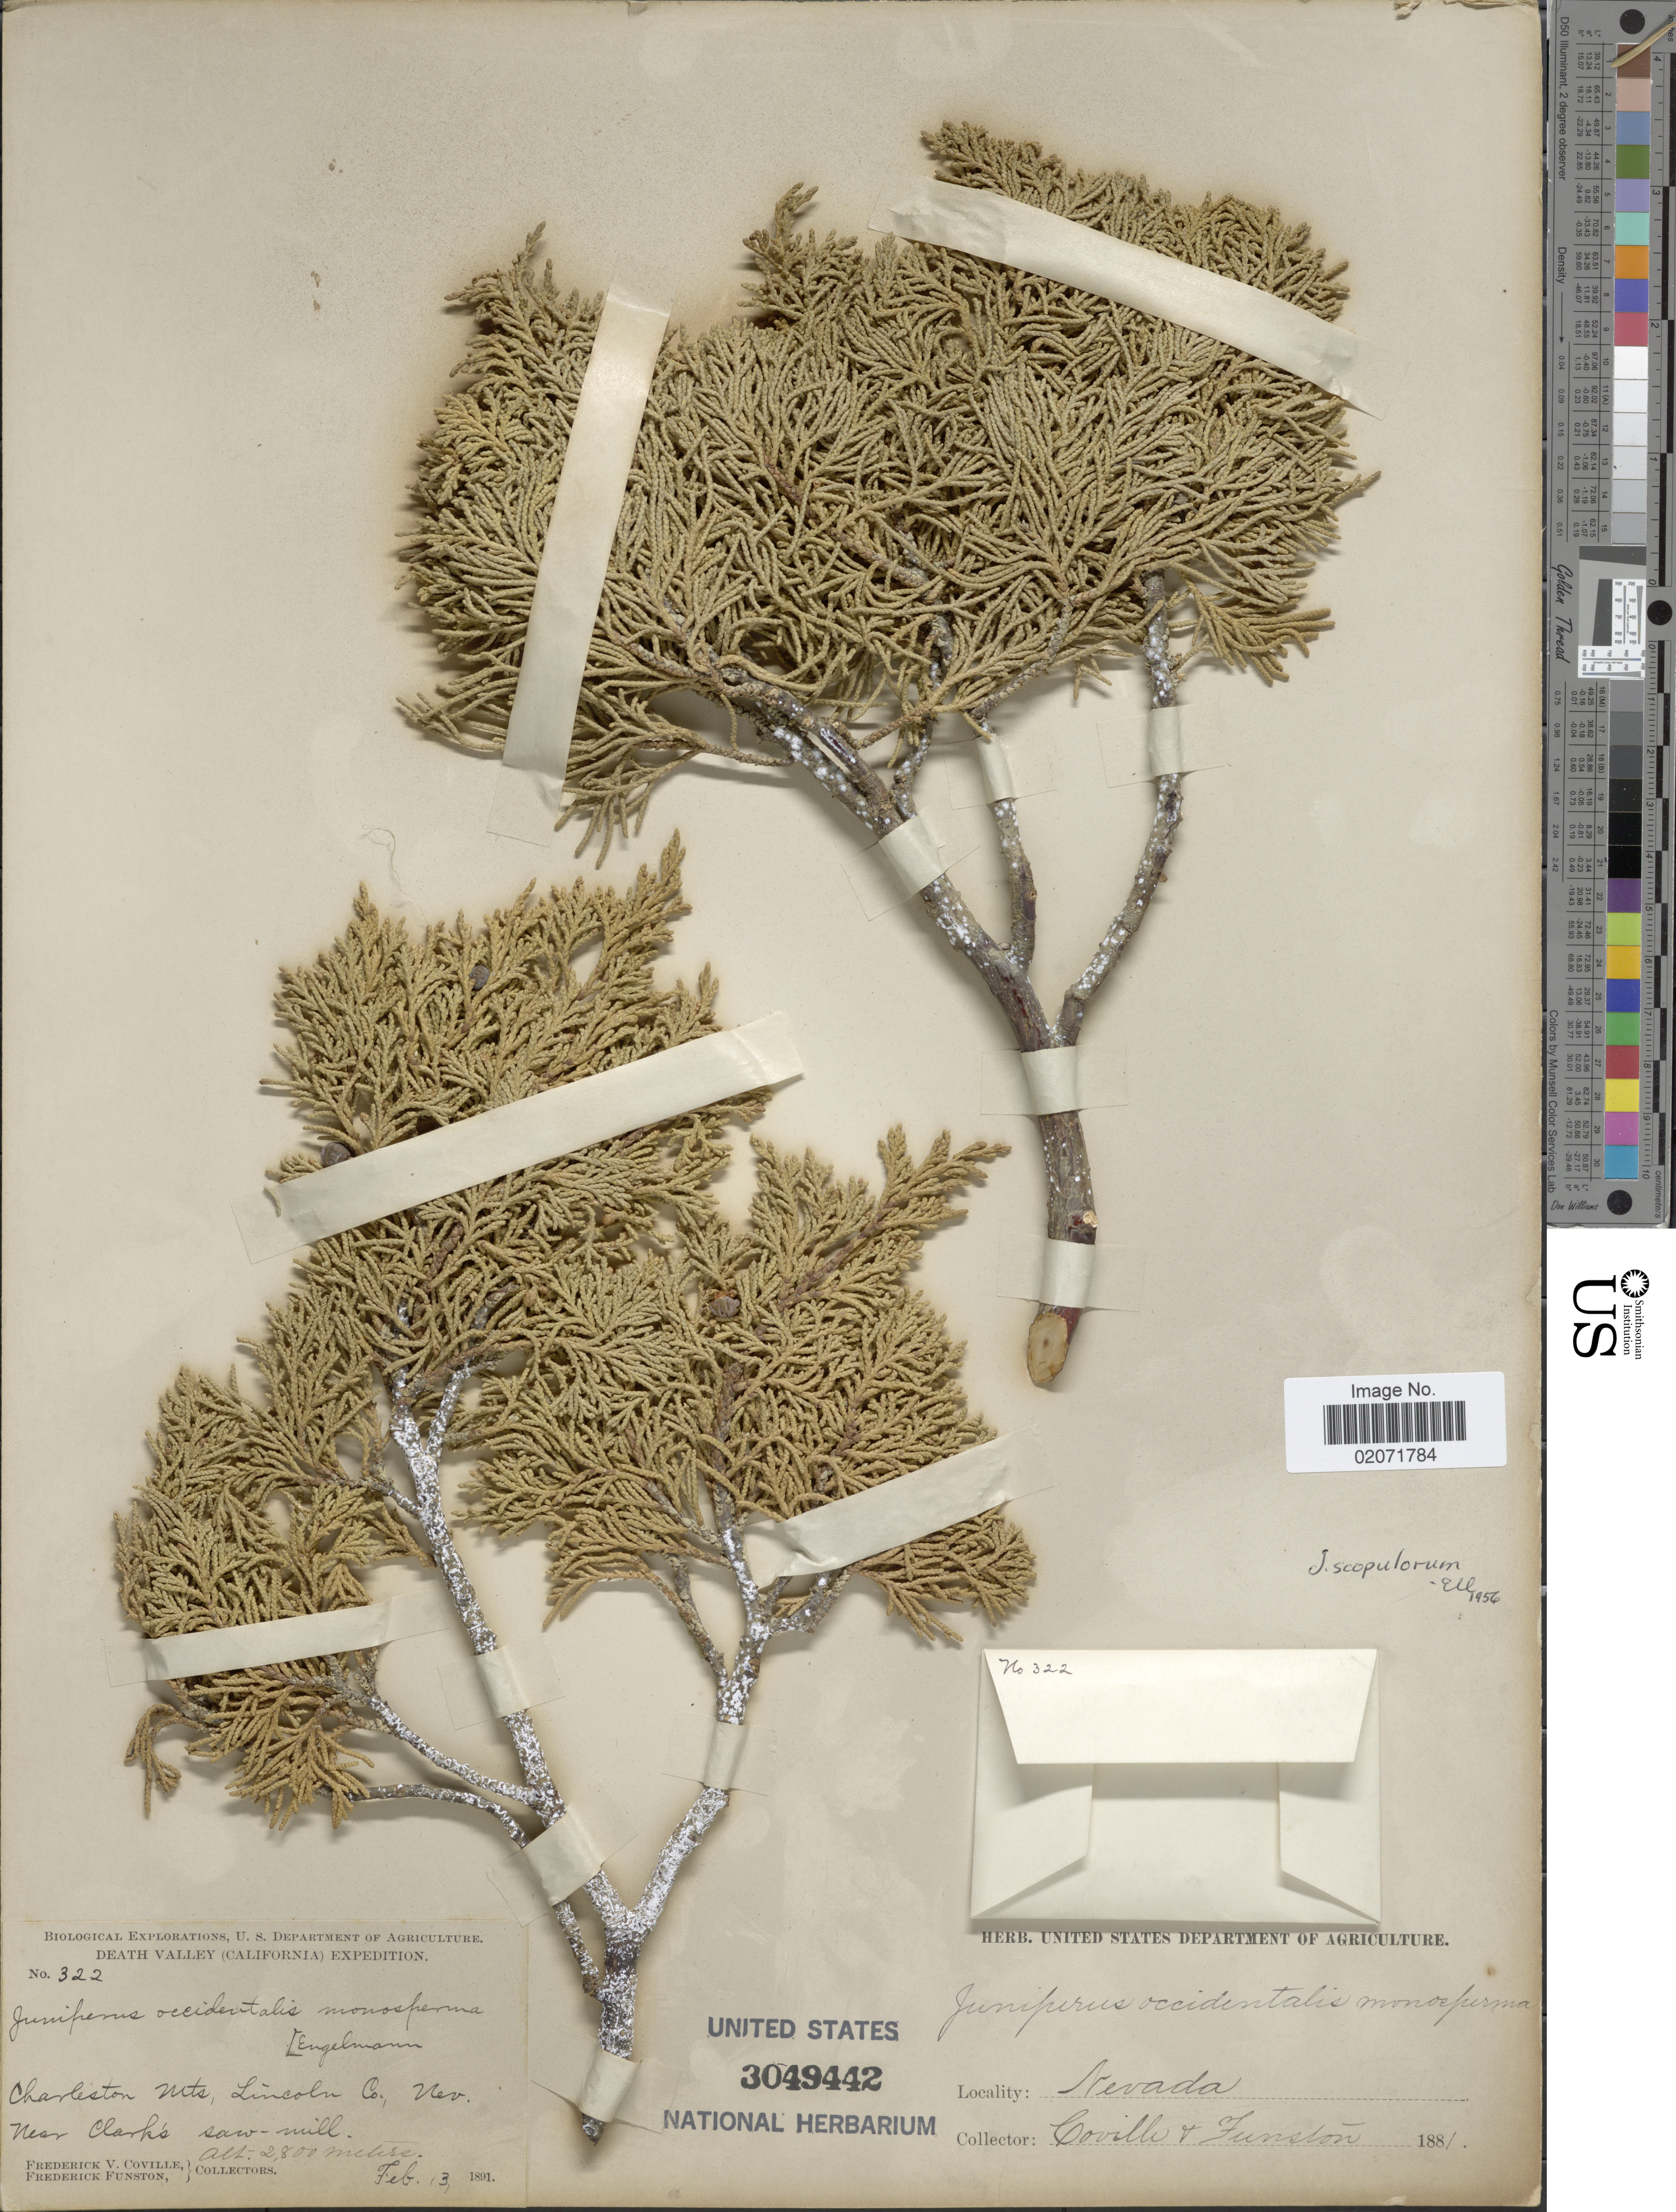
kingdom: Plantae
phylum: Tracheophyta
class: Pinopsida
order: Pinales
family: Cupressaceae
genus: Juniperus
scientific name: Juniperus scopulorum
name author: Sarg.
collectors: F. V. Coville & F. Funston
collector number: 322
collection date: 1891-02-13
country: United States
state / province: Nevada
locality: Death Valley, Charleston Mts, Lincoln Co, Near Clarks saw-mill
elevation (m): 2800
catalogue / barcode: US 3049442